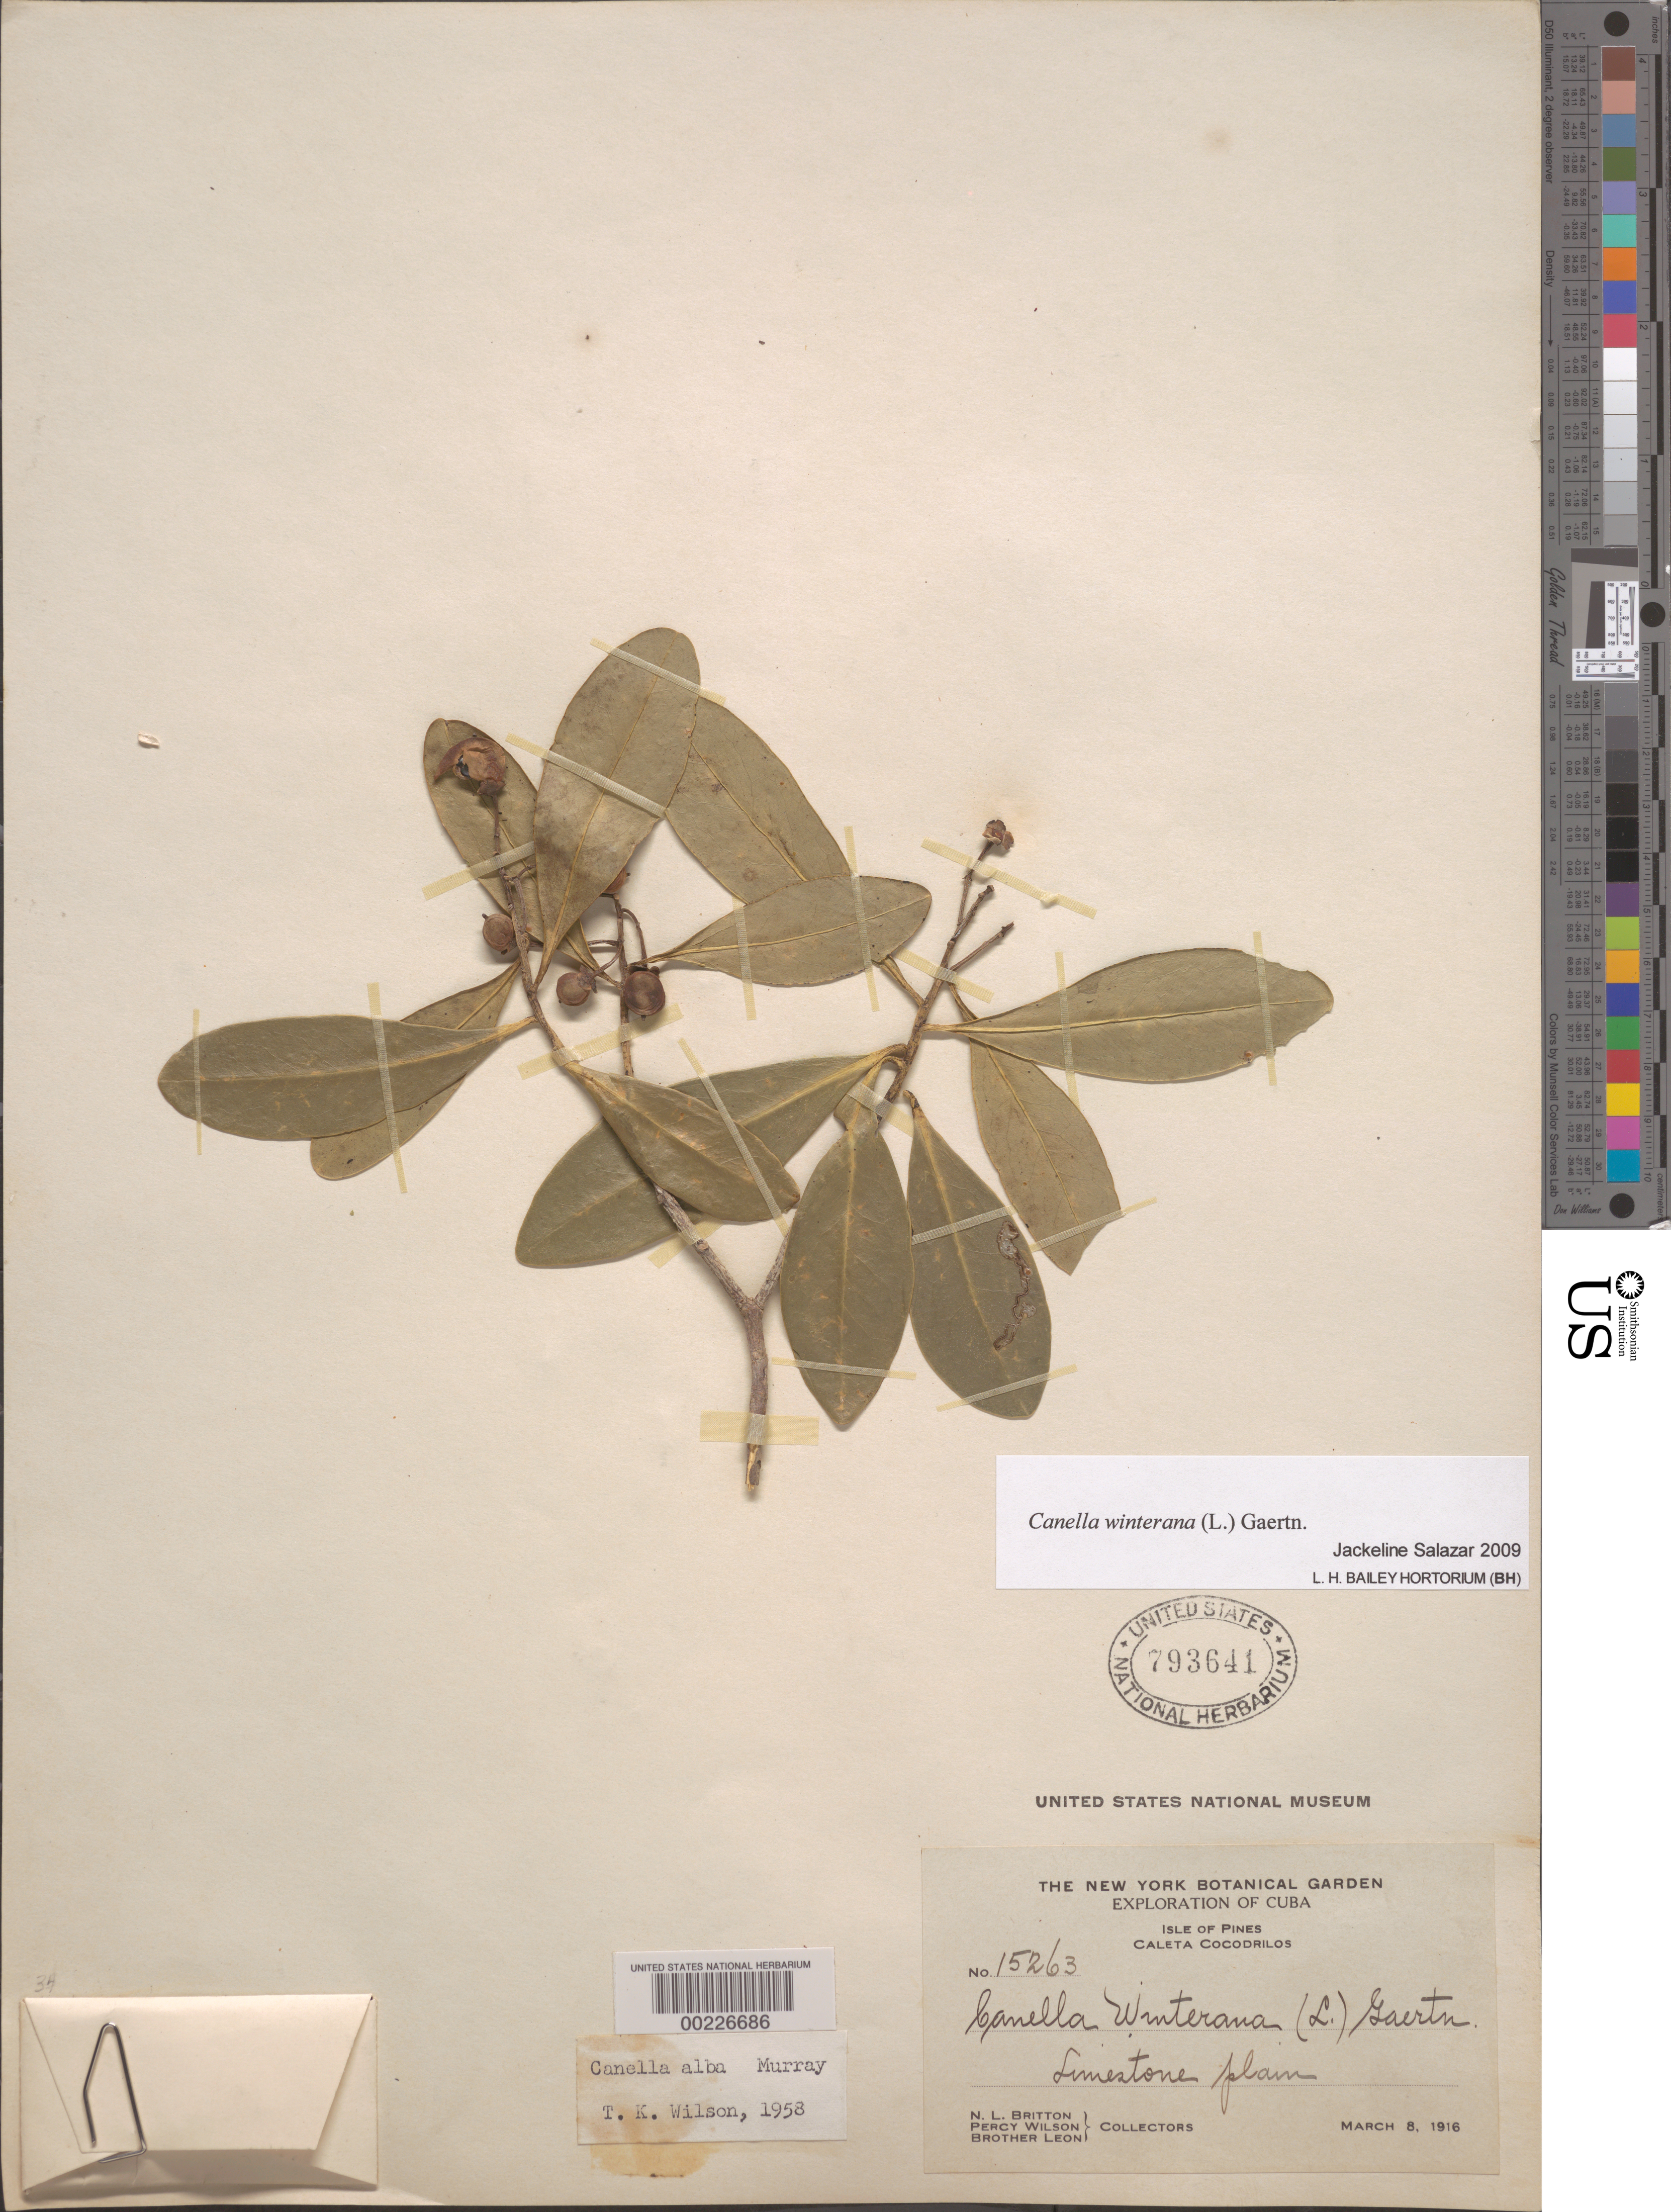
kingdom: Plantae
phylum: Tracheophyta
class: Magnoliopsida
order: Canellales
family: Canellaceae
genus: Canella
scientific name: Canella winterana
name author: (L.) Gaertn.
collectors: N. Britton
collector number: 15263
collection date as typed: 08 Mar 1916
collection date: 1916-03-08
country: Cuba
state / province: Isla de La Juventud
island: Isla de La Juventud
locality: Caleta cocodrilos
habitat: Limestone plain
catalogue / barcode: US 793641